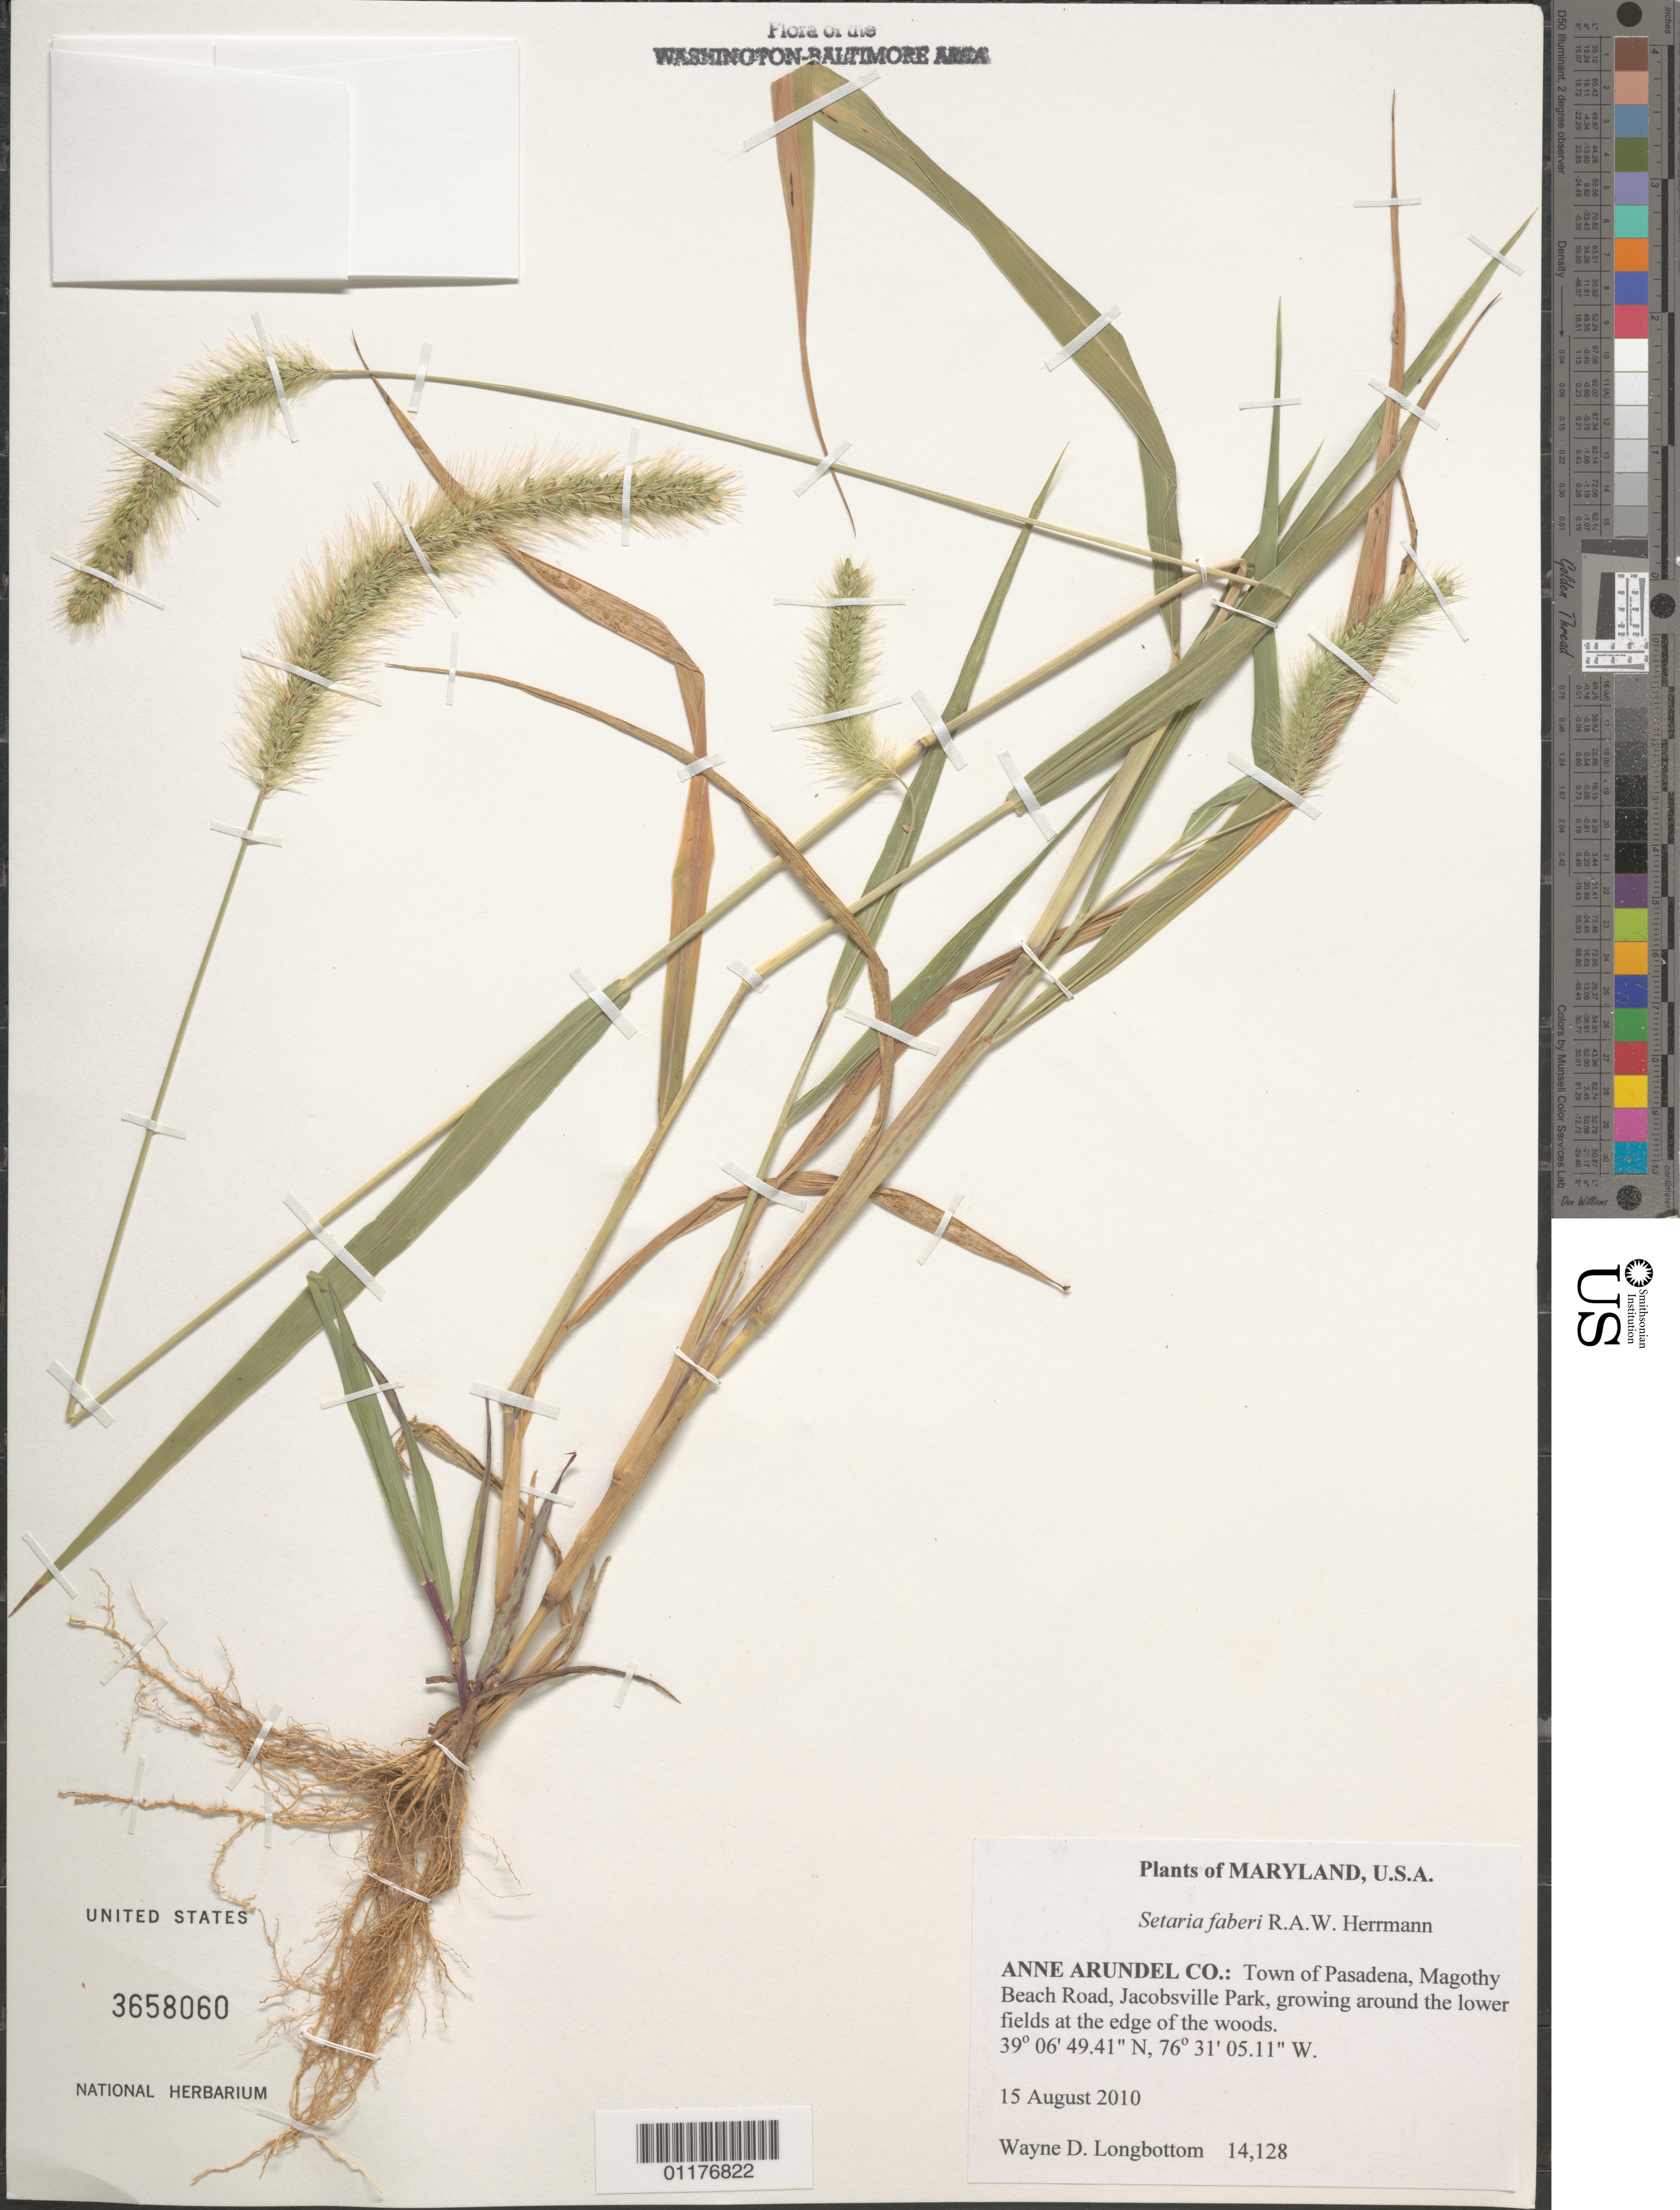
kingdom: Plantae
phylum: Tracheophyta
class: Liliopsida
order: Poales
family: Poaceae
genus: Setaria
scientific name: Setaria faberi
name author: R.A.W. Herrm.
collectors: W. D. Longbottom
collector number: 14128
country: United States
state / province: Maryland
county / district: Anne Arundel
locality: Pasadena, Magothy Beach Road, Jacobsville Park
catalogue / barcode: US 3658060